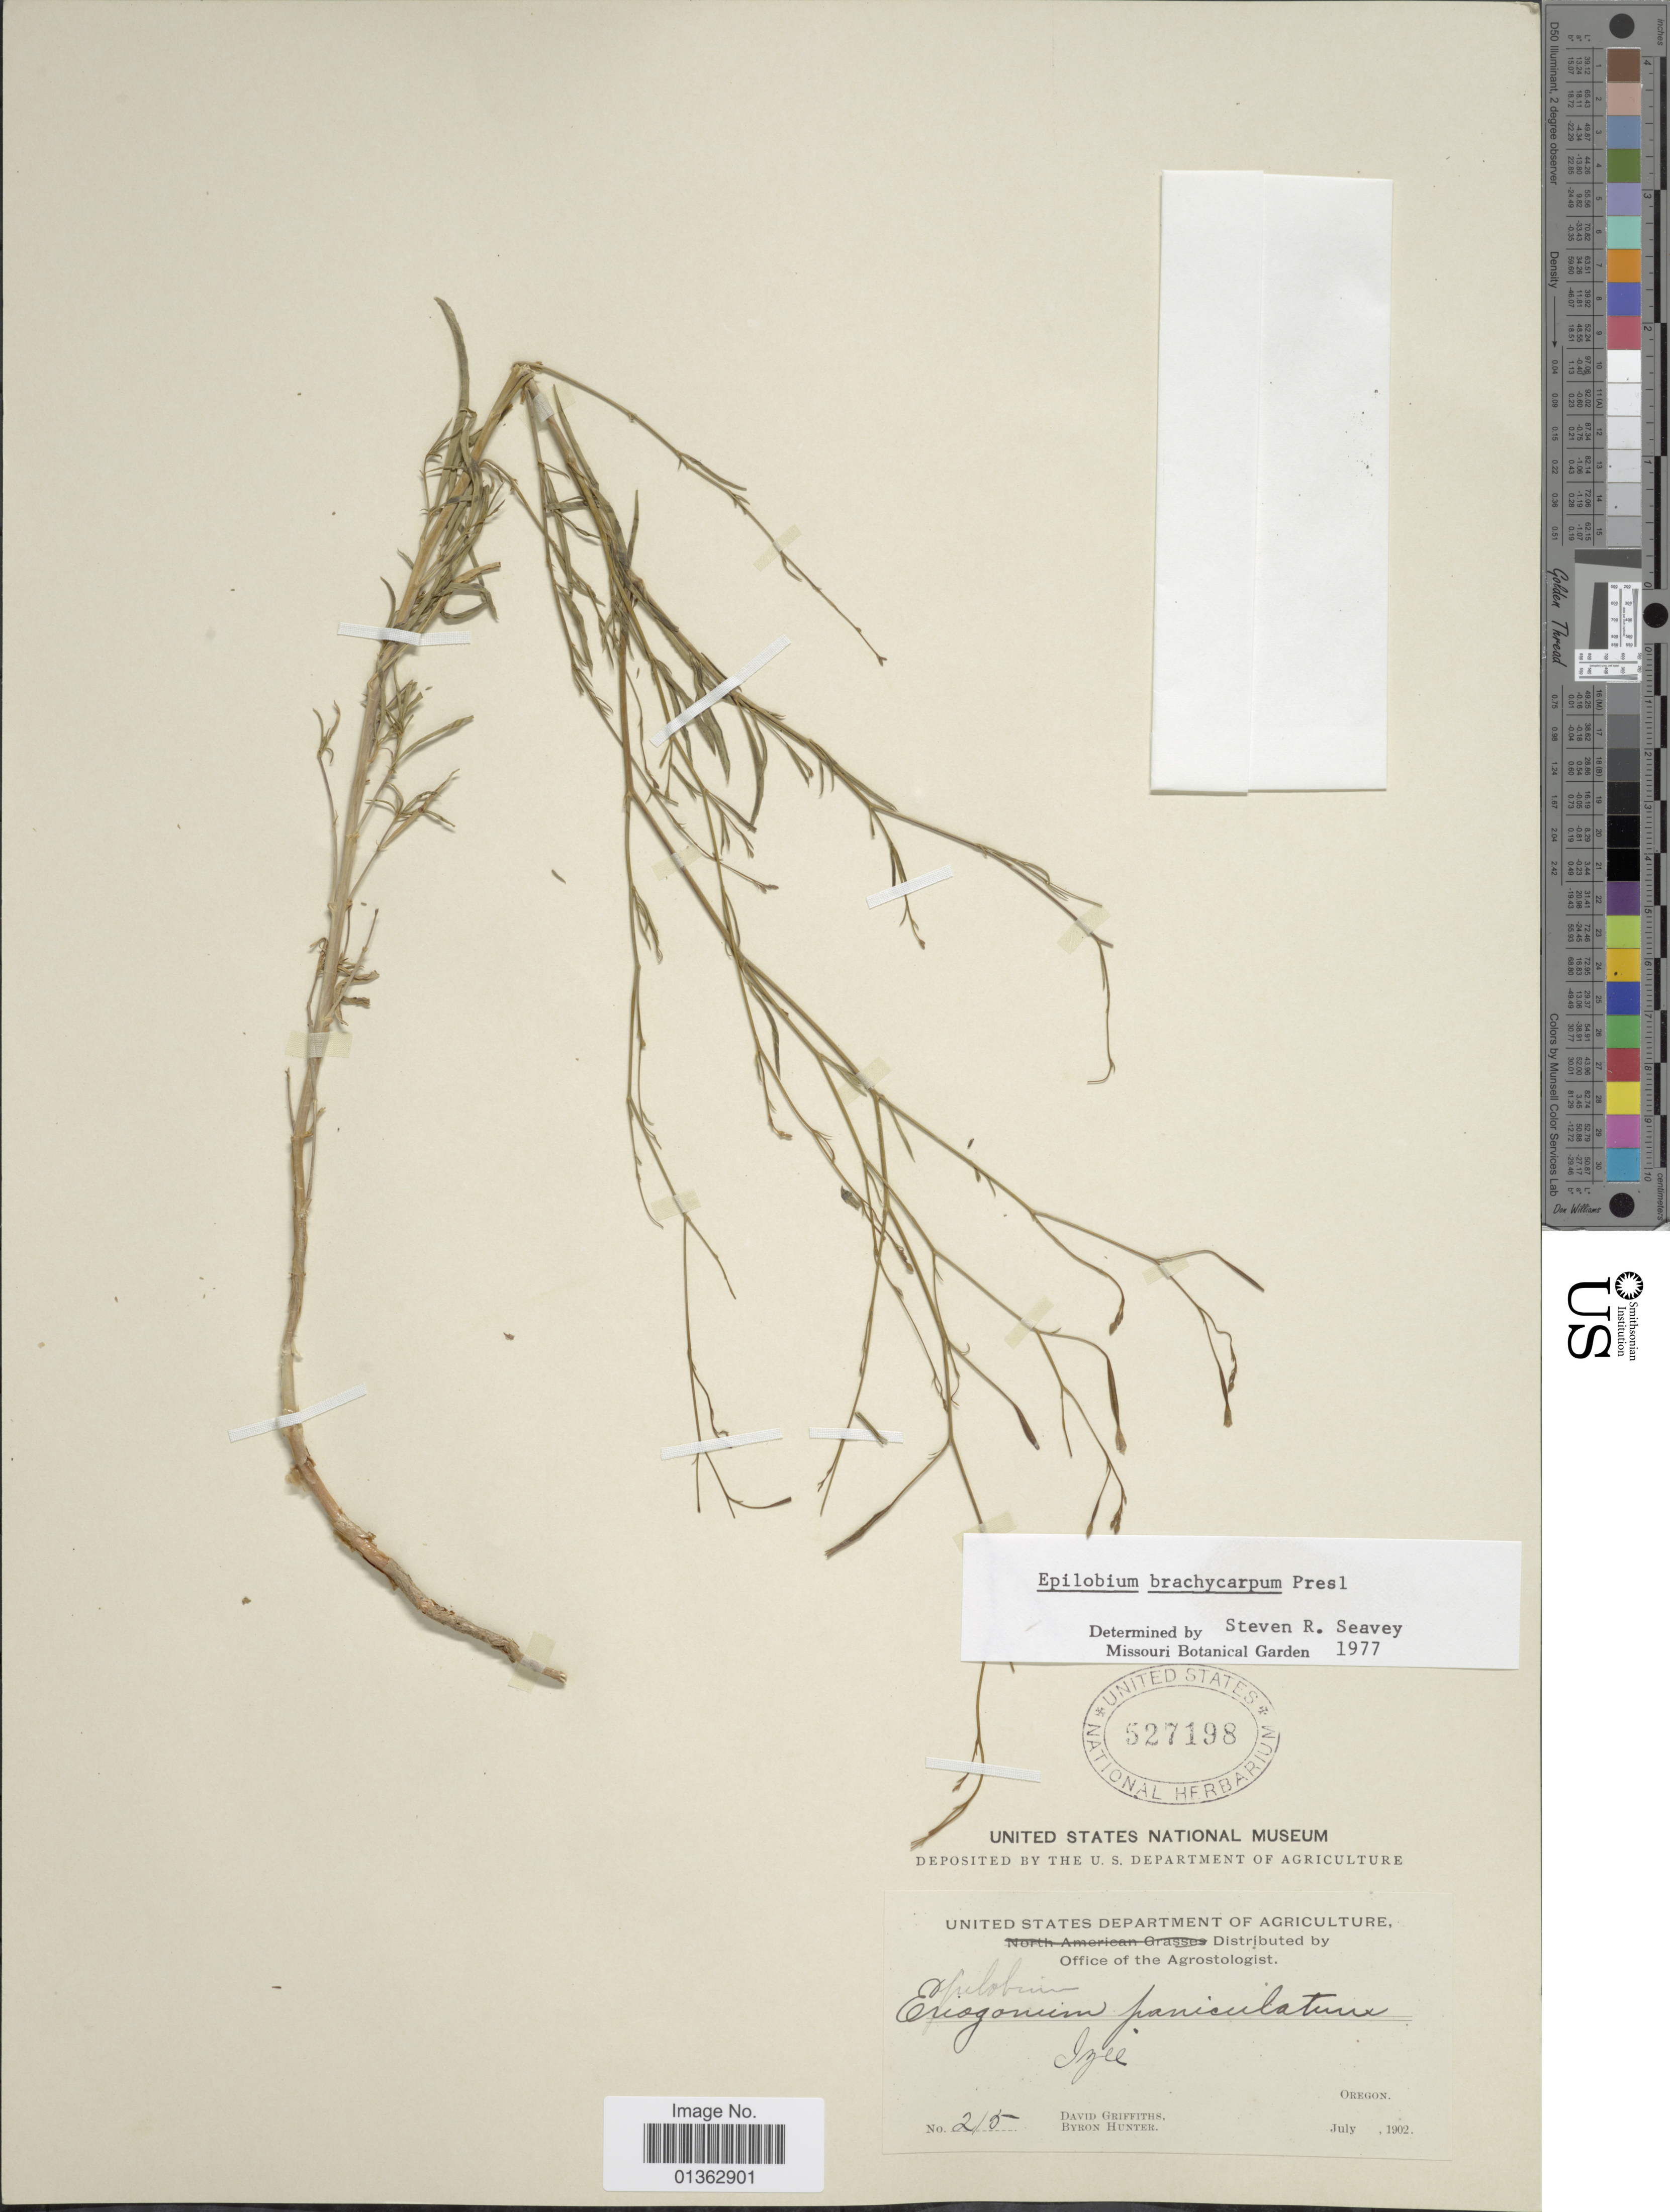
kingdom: Plantae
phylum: Tracheophyta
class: Magnoliopsida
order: Myrtales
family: Onagraceae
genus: Epilobium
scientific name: Epilobium brachycarpum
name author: C. Presl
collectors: D. Griffiths & B. Hunter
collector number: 215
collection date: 1902-07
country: United States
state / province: Oregon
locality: Izee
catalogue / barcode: US 527198